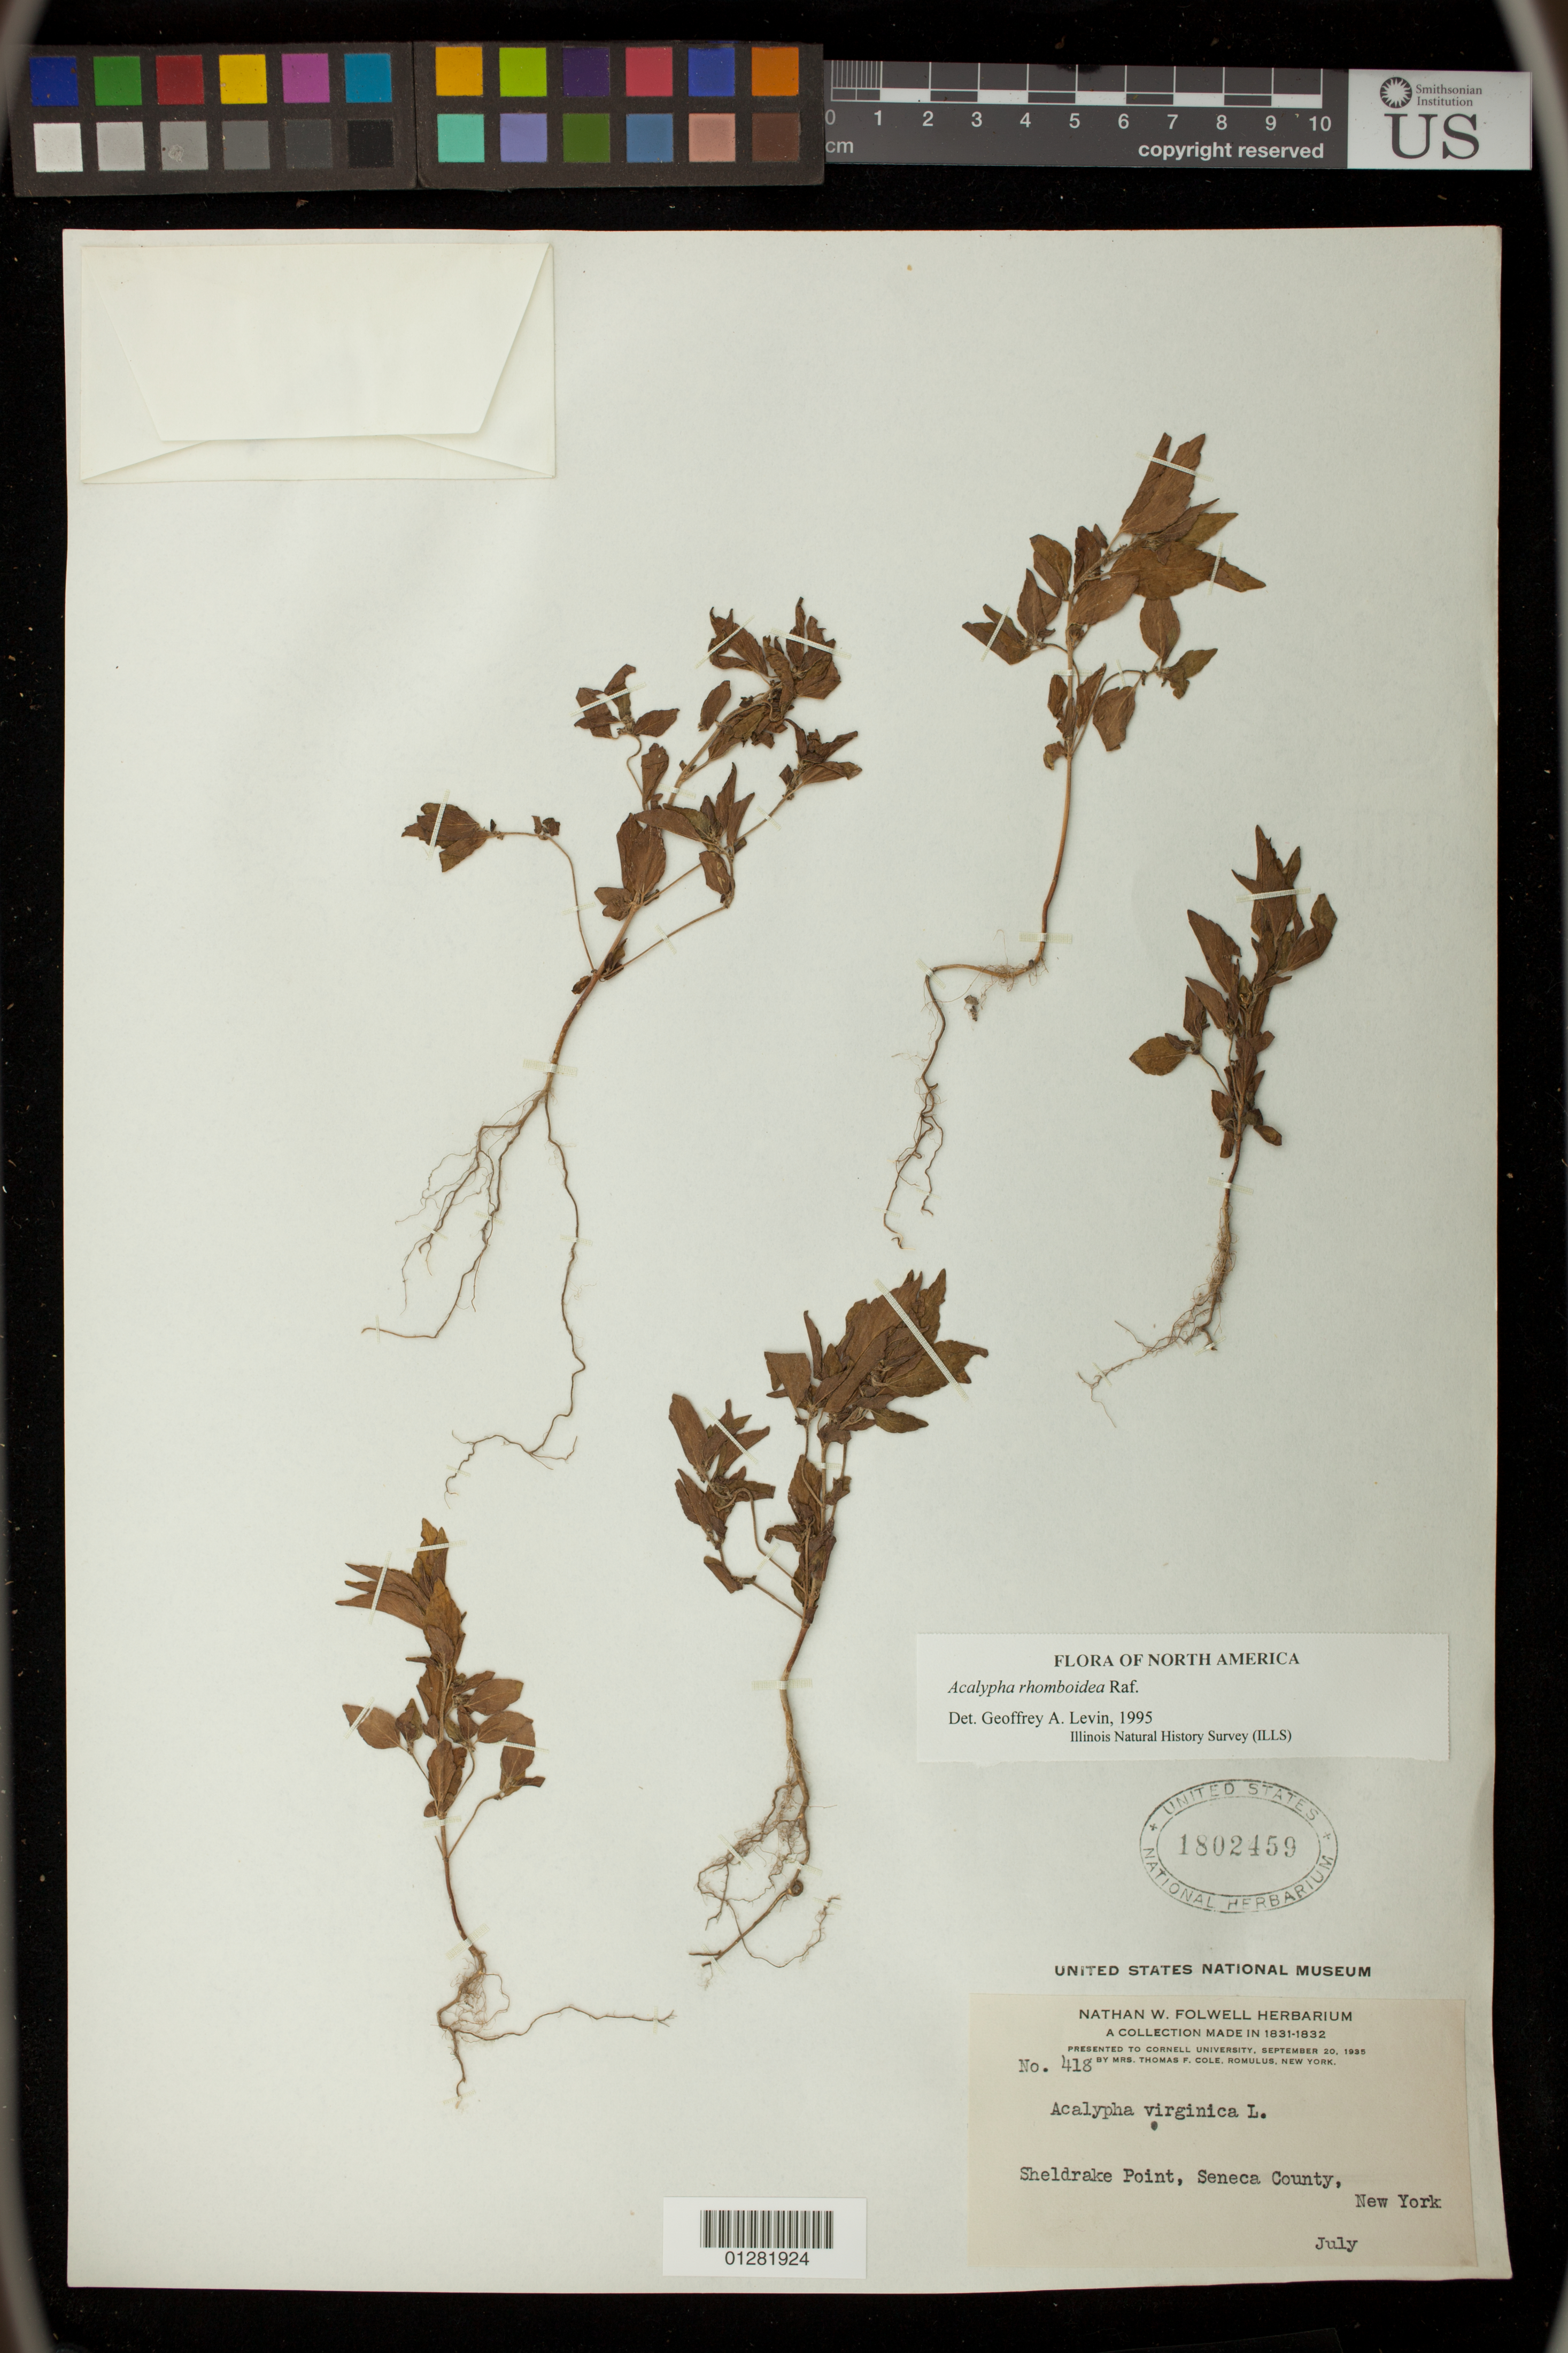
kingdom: Plantae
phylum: Tracheophyta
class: Magnoliopsida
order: Malpighiales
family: Euphorbiaceae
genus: Acalypha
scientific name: Acalypha rhomboidea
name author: Raf.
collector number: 418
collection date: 1931-07 or 1932-07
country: United States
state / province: New York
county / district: Seneca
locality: Sheldrake Point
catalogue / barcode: US 1802459